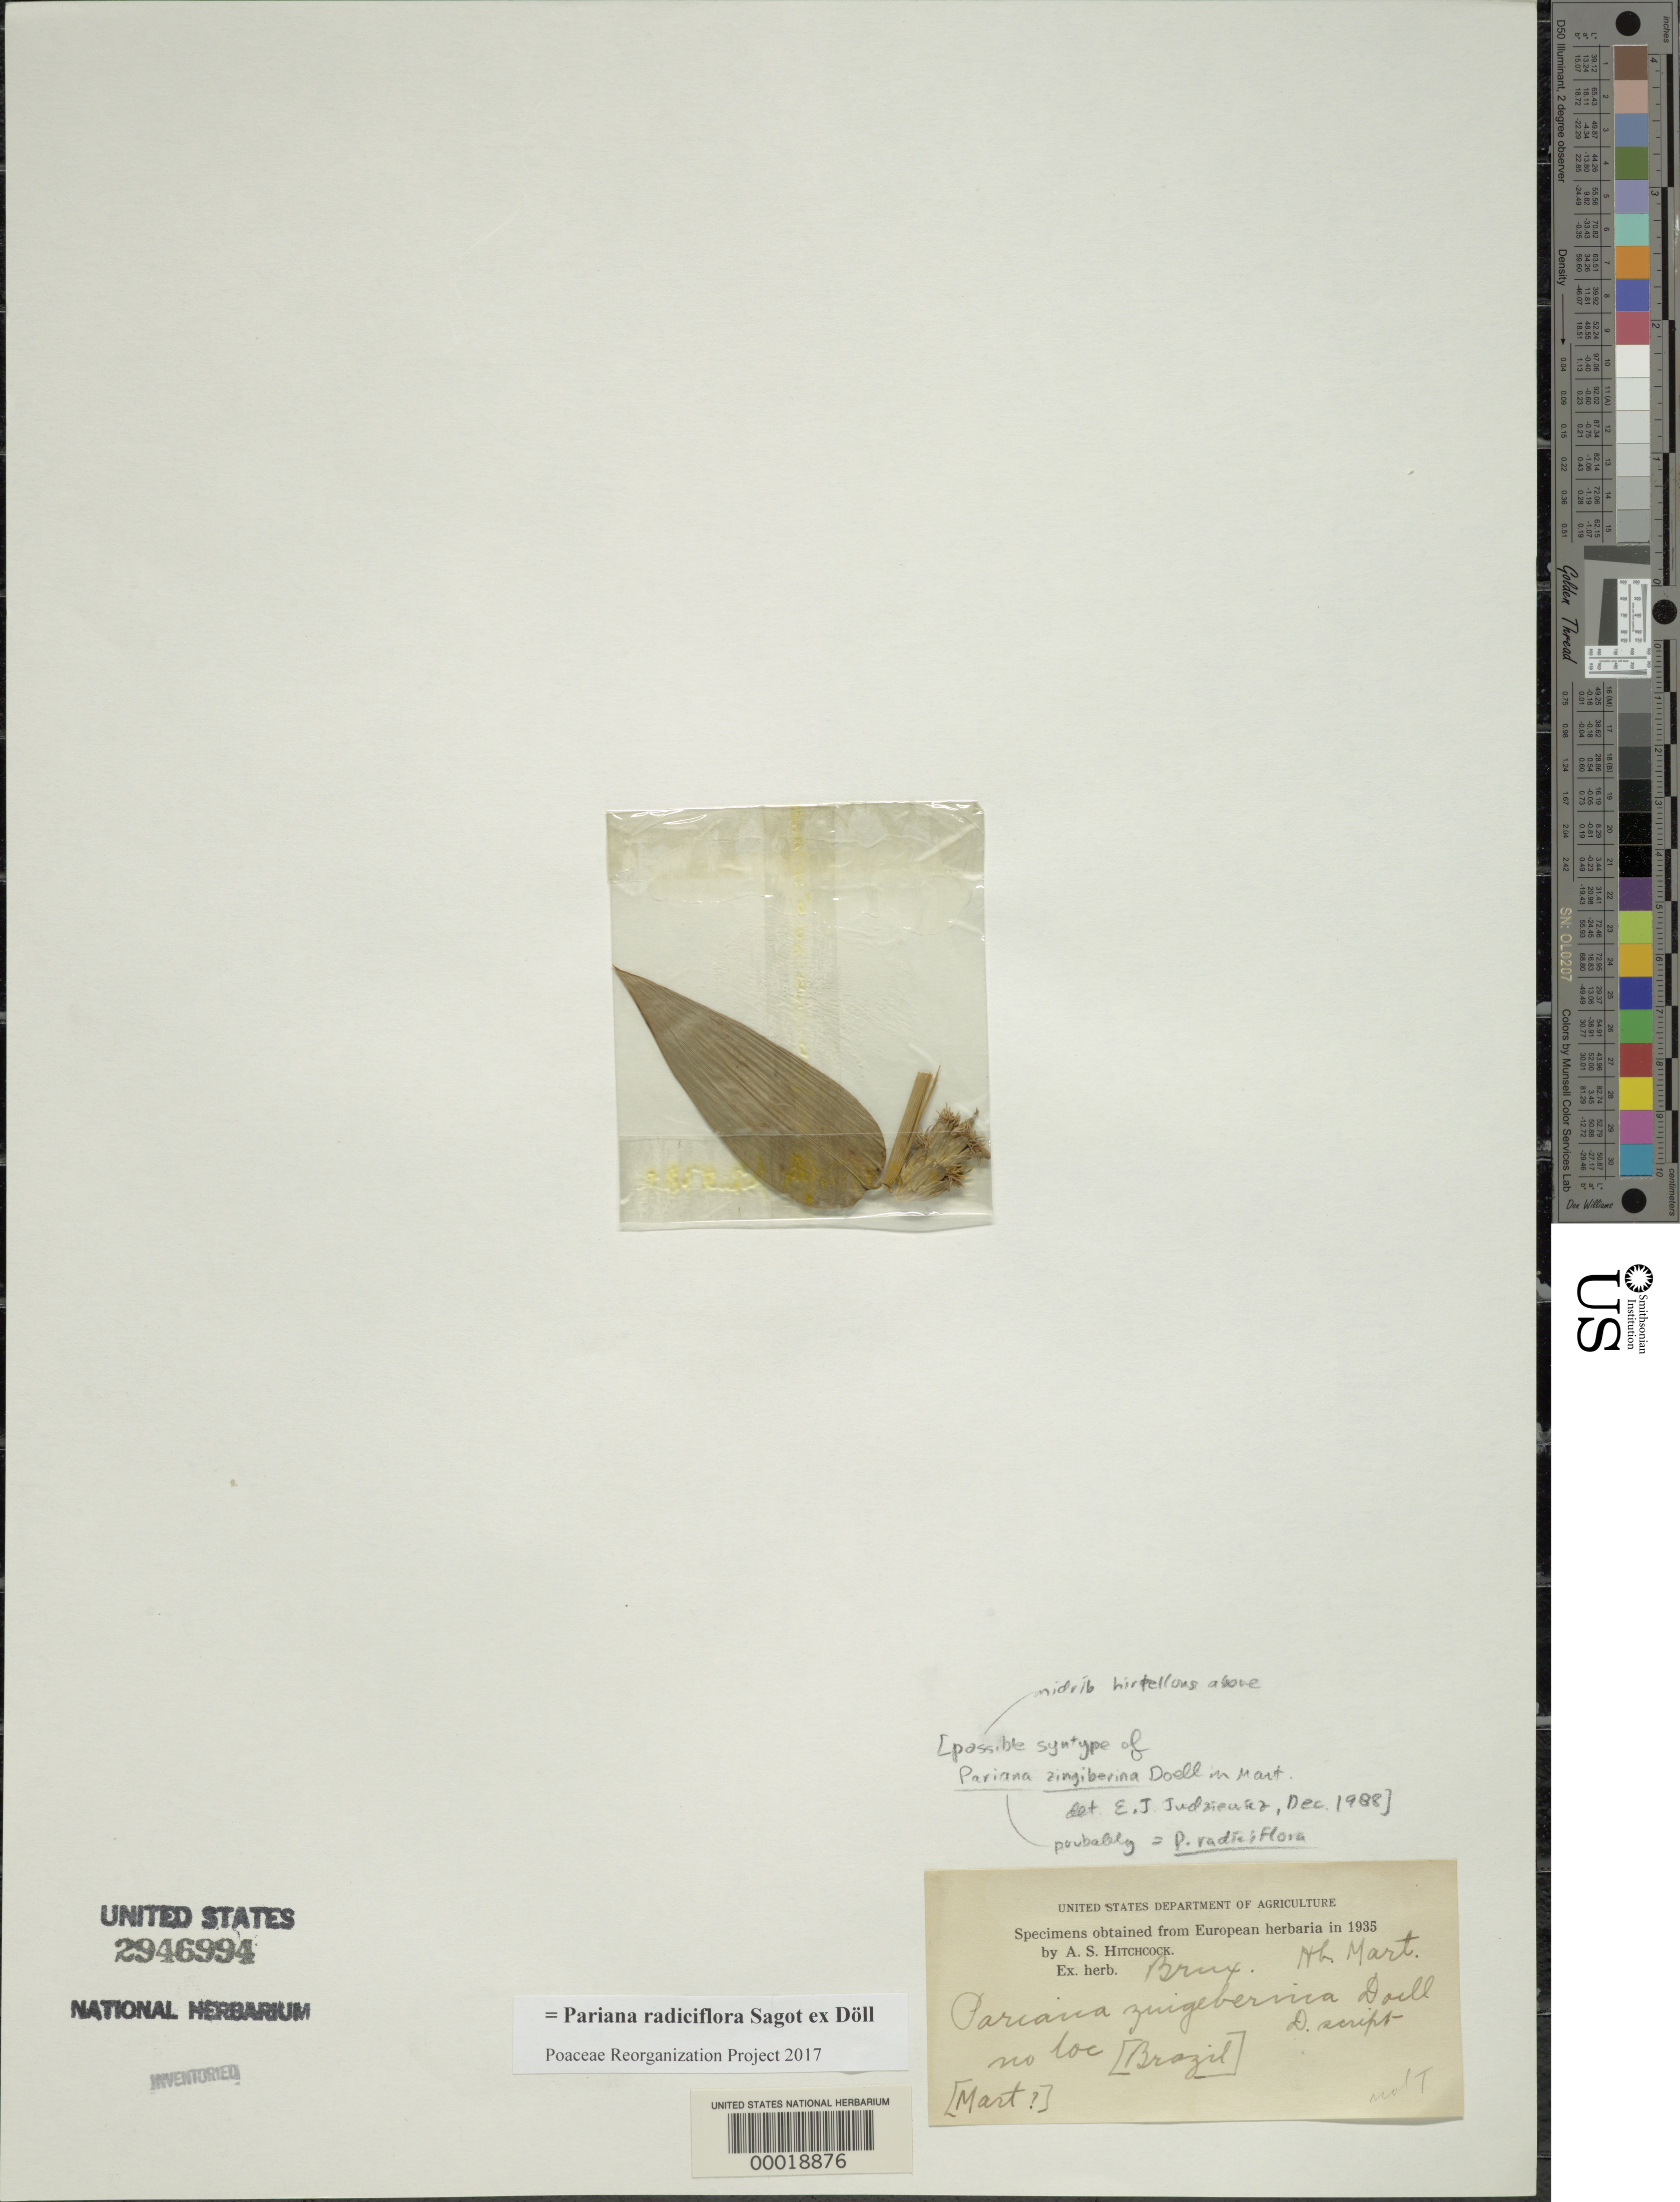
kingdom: Plantae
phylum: Tracheophyta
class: Liliopsida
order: Poales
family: Poaceae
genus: Pariana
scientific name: Pariana radiciflora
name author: Sagot ex Döll in Mart.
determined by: Poaceae Reorganization Project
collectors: -. Martius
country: Mexico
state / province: San Luis Potosi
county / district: Ciudad Valles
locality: Above Rancho Pago Pago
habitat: Rocky, limestone hillside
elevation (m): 220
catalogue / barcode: US 2946994